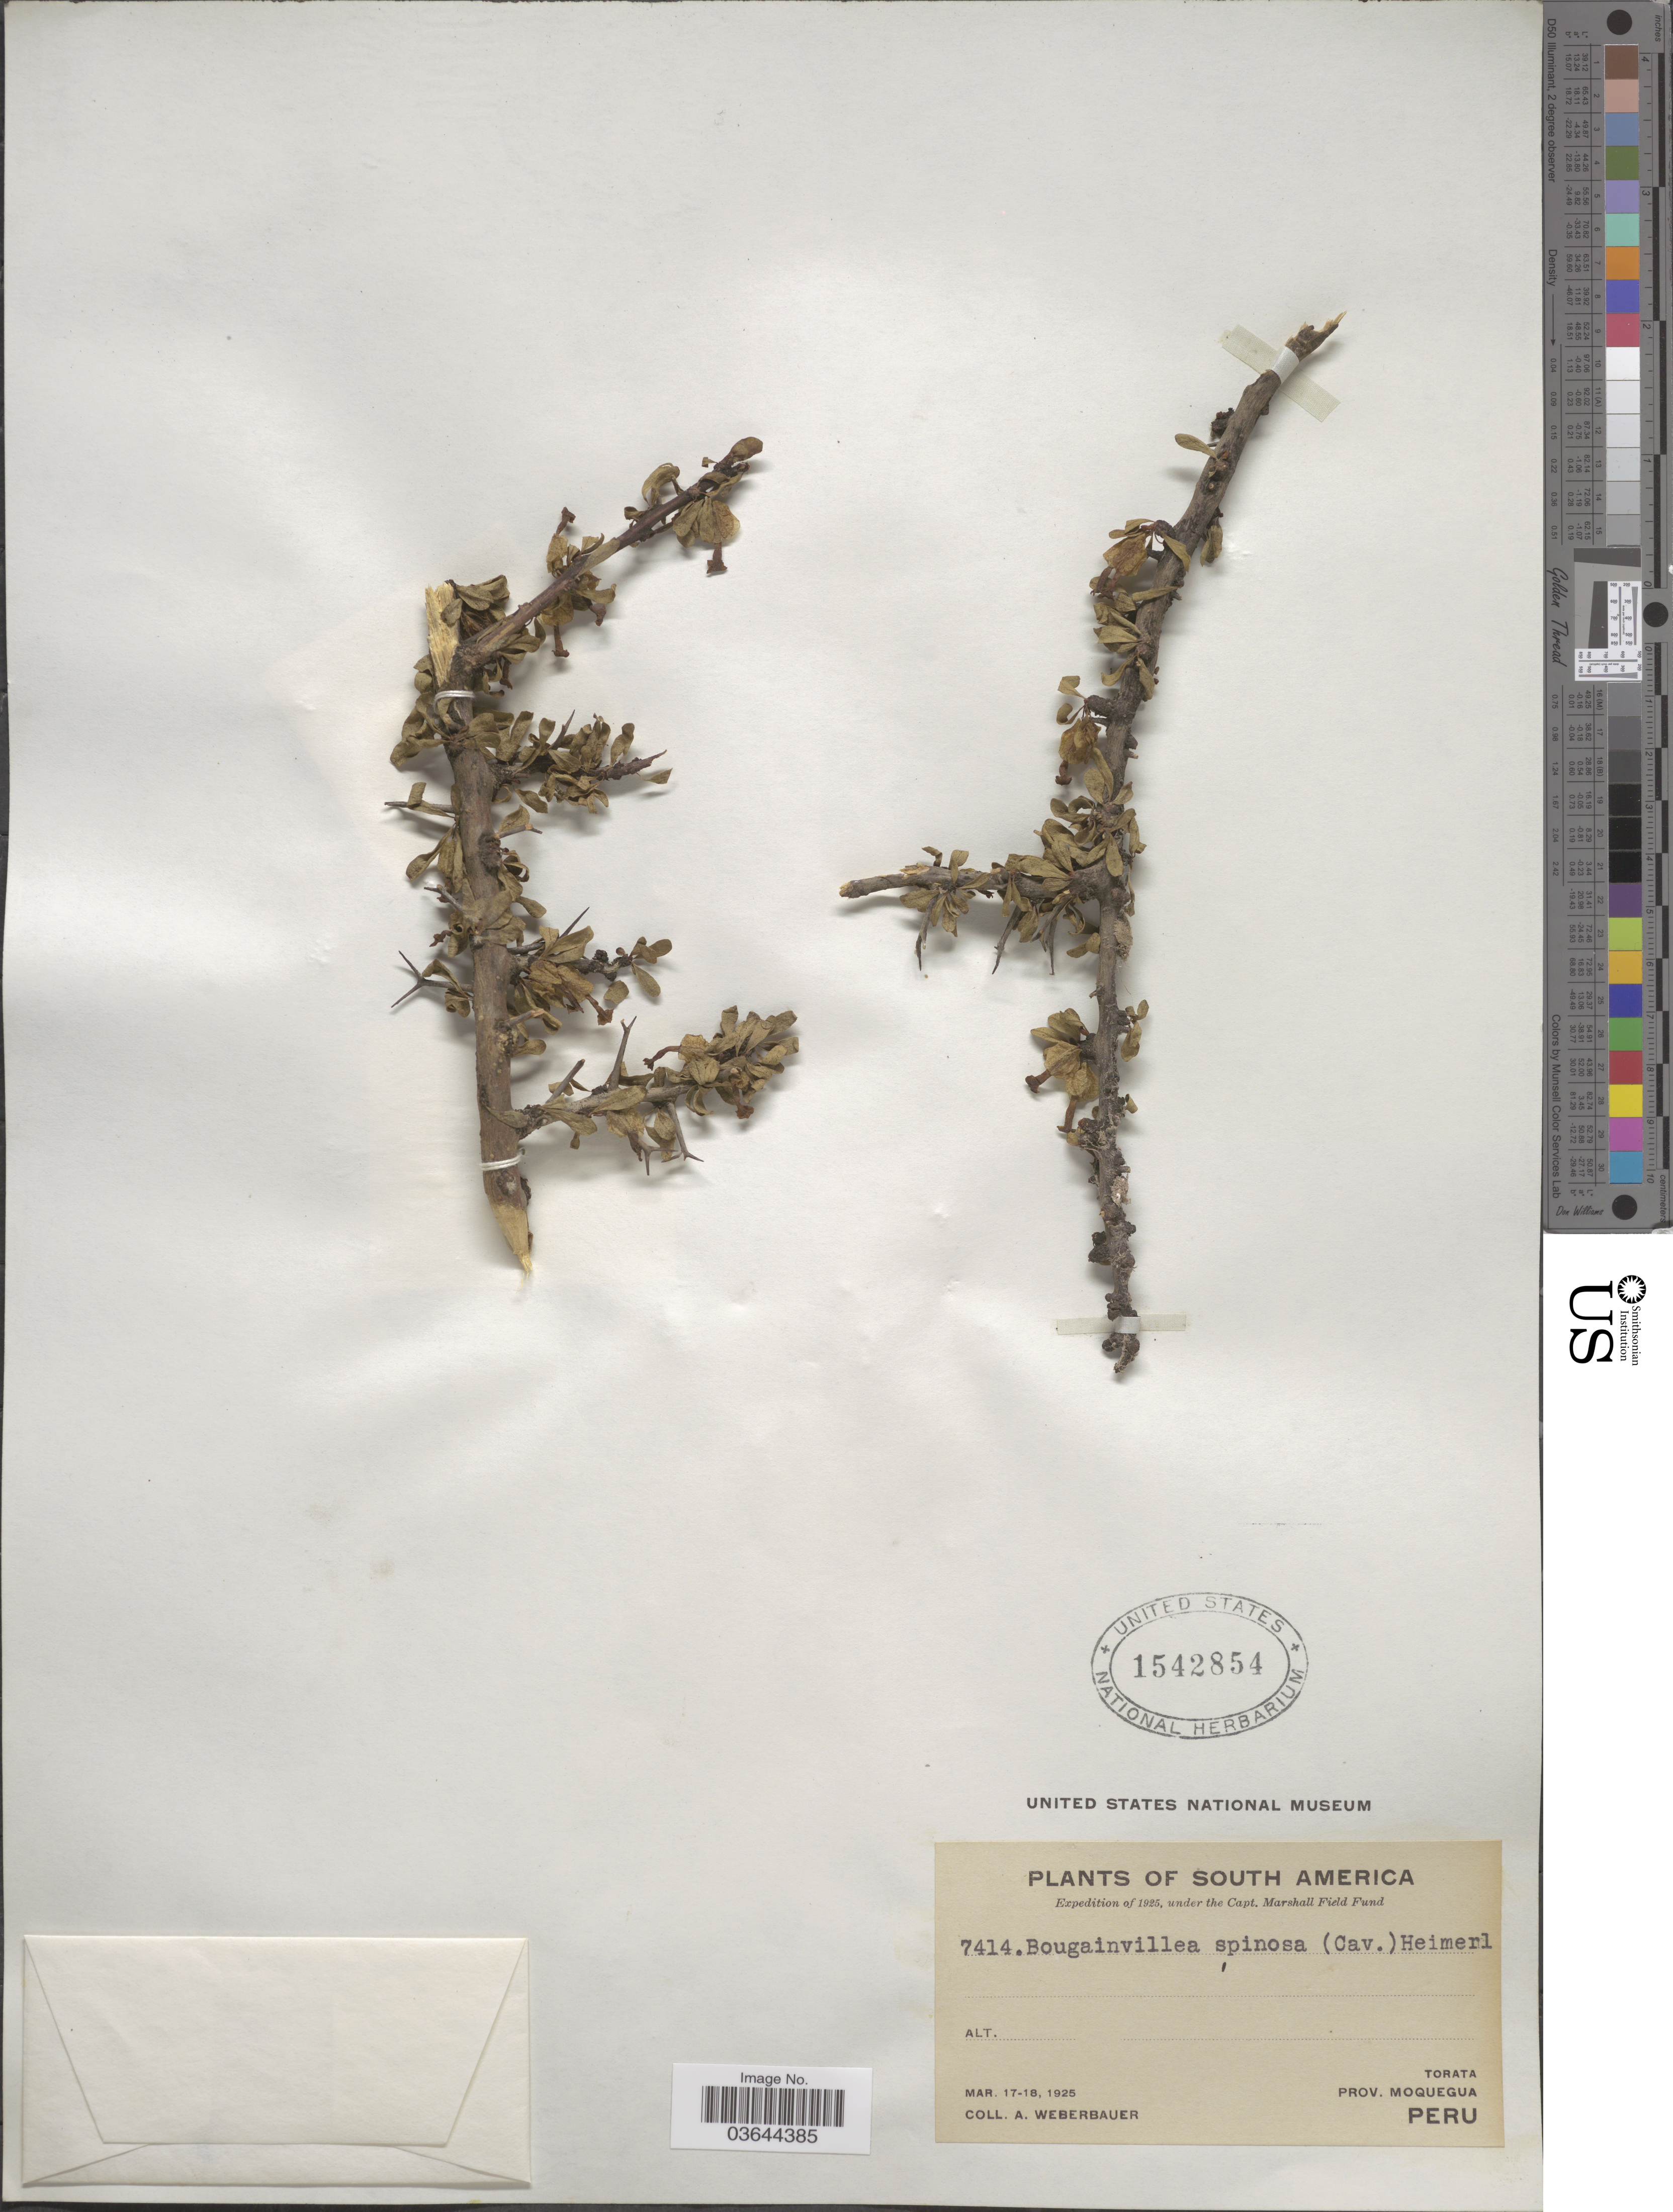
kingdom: Plantae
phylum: Tracheophyta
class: Magnoliopsida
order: Caryophyllales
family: Nyctaginaceae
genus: Bougainvillea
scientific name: Bougainvillea spinosa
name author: (Cav.) Heimerl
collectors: A. Weberbauer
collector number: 7414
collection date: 1925-03-17/1925-03-18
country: Peru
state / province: Moquegua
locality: Torata.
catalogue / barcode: US 1542854